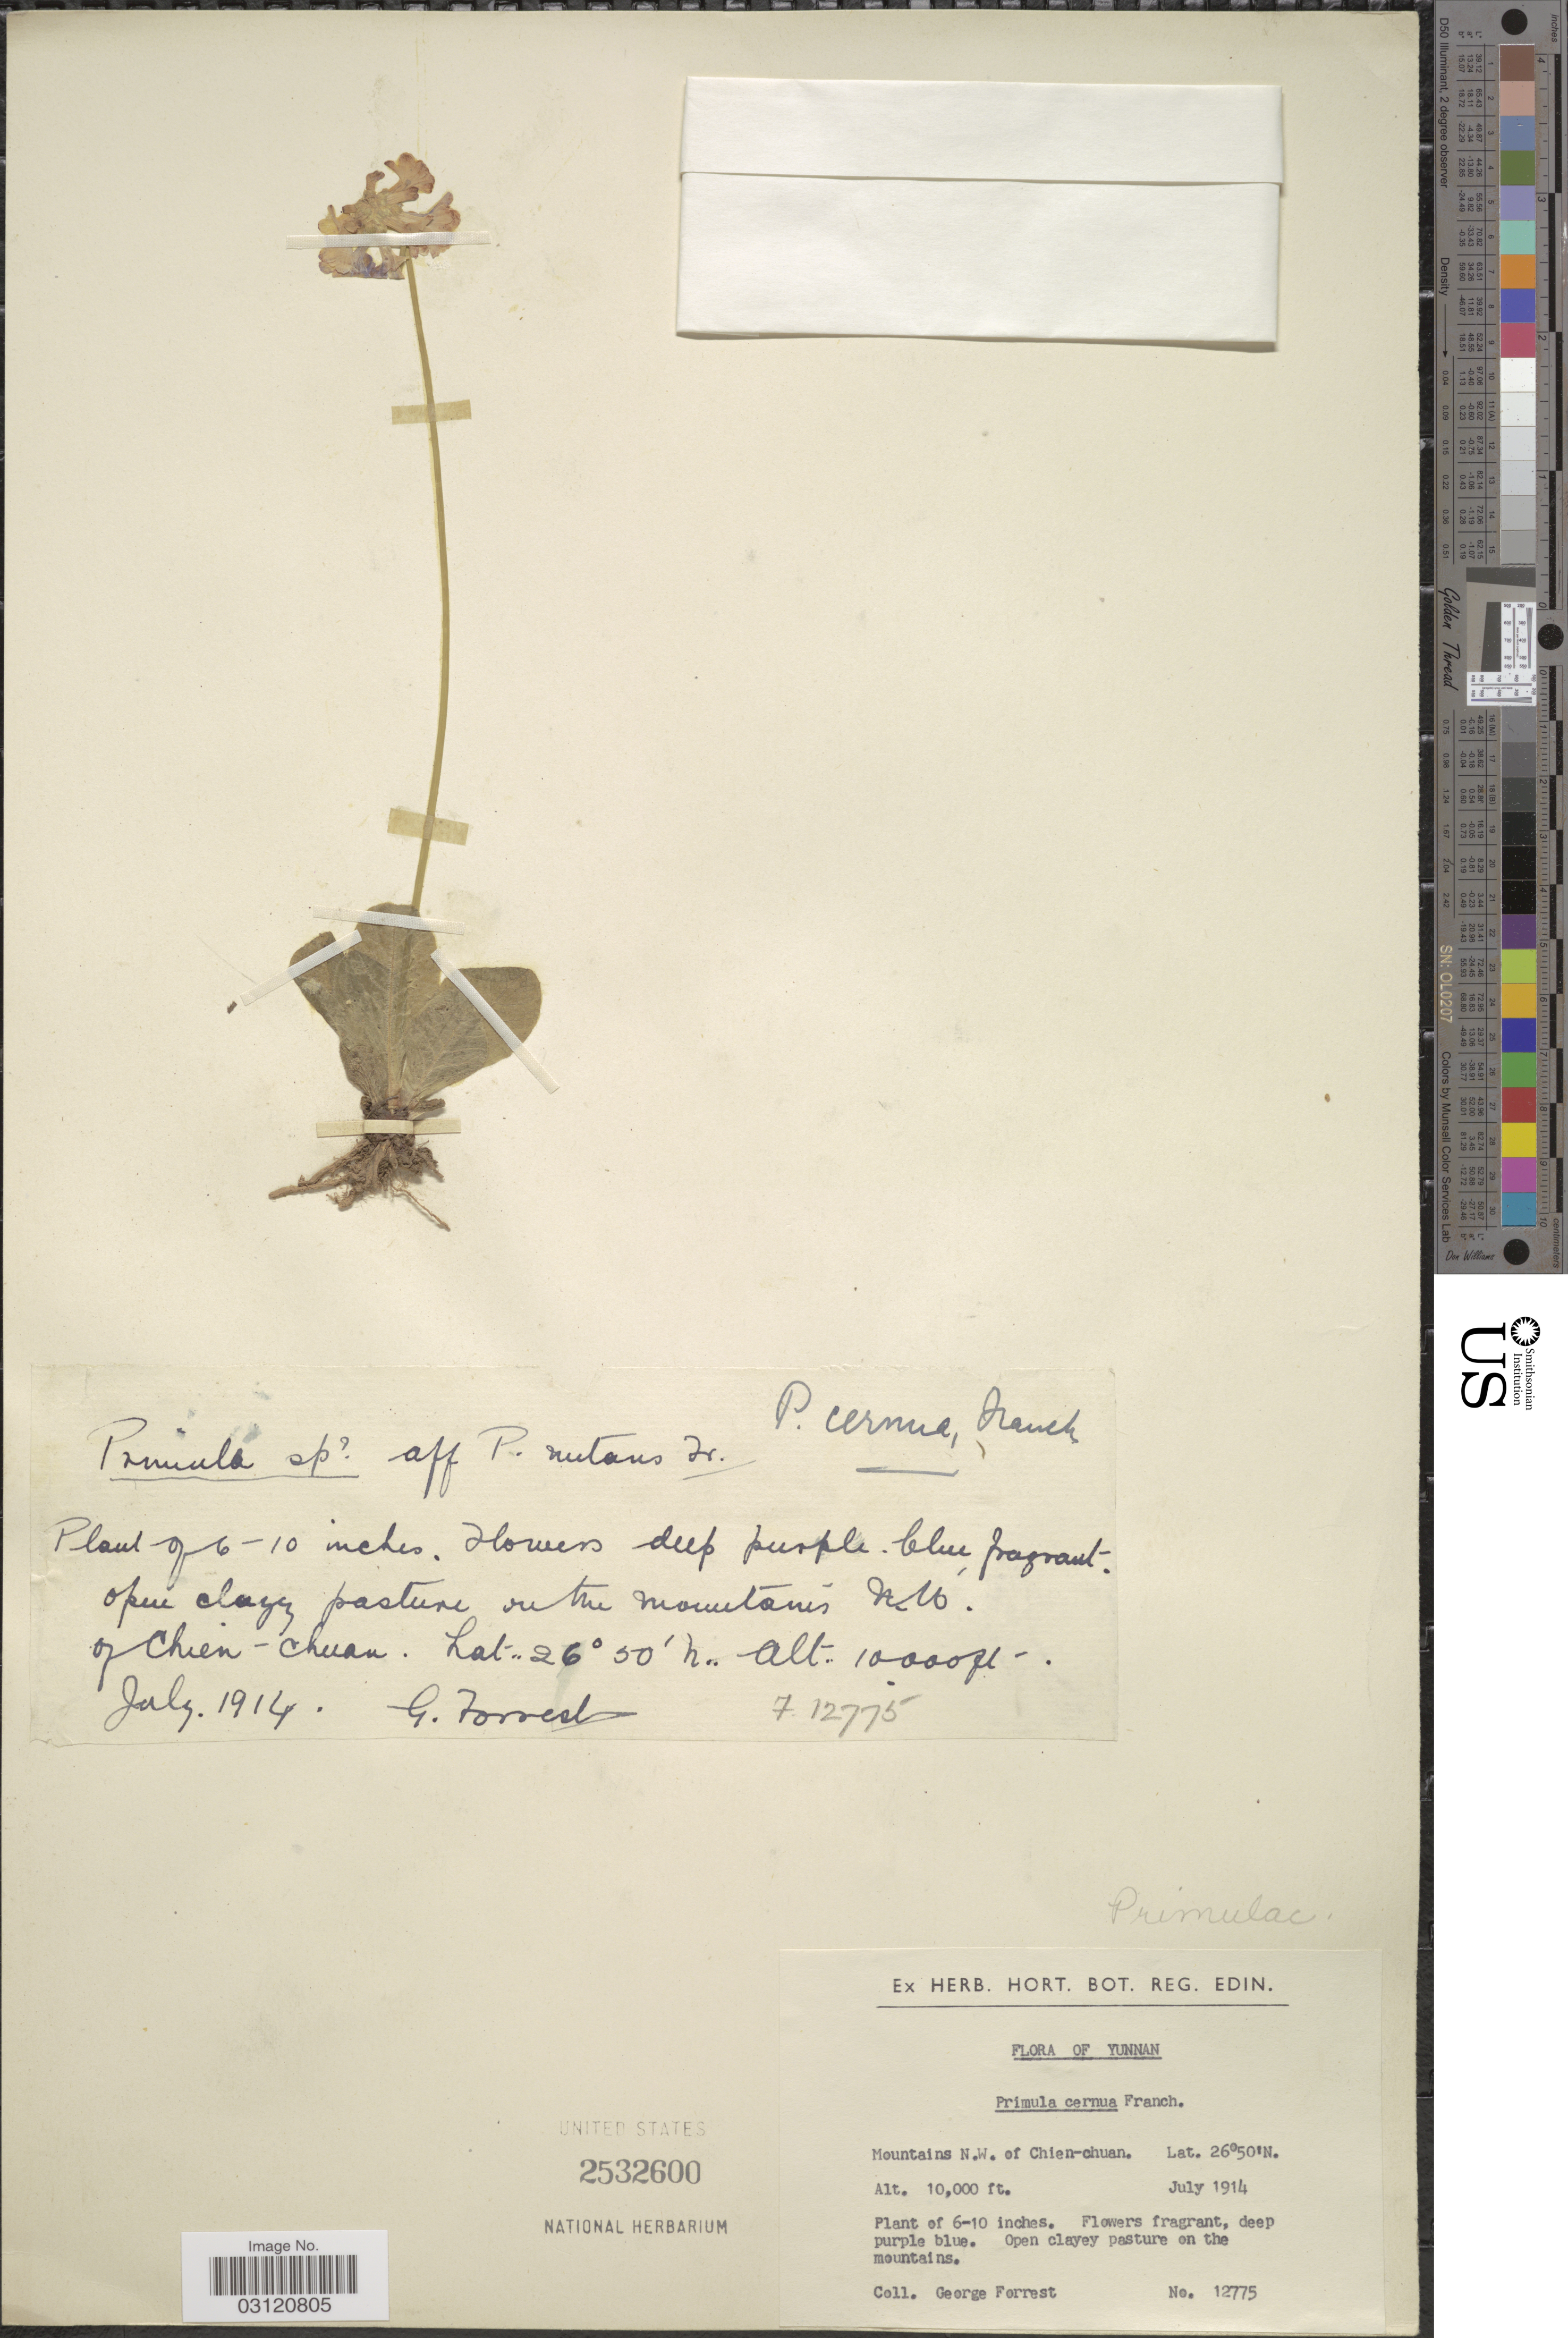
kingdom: Plantae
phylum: Tracheophyta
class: Magnoliopsida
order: Ericales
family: Primulaceae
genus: Primula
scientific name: Primula cernua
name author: Franch.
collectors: G. Forrest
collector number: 12775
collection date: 1914-07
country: China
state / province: Yunnan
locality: Mountains N.W. of Chien-chuan.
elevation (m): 3048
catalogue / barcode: US 2532600